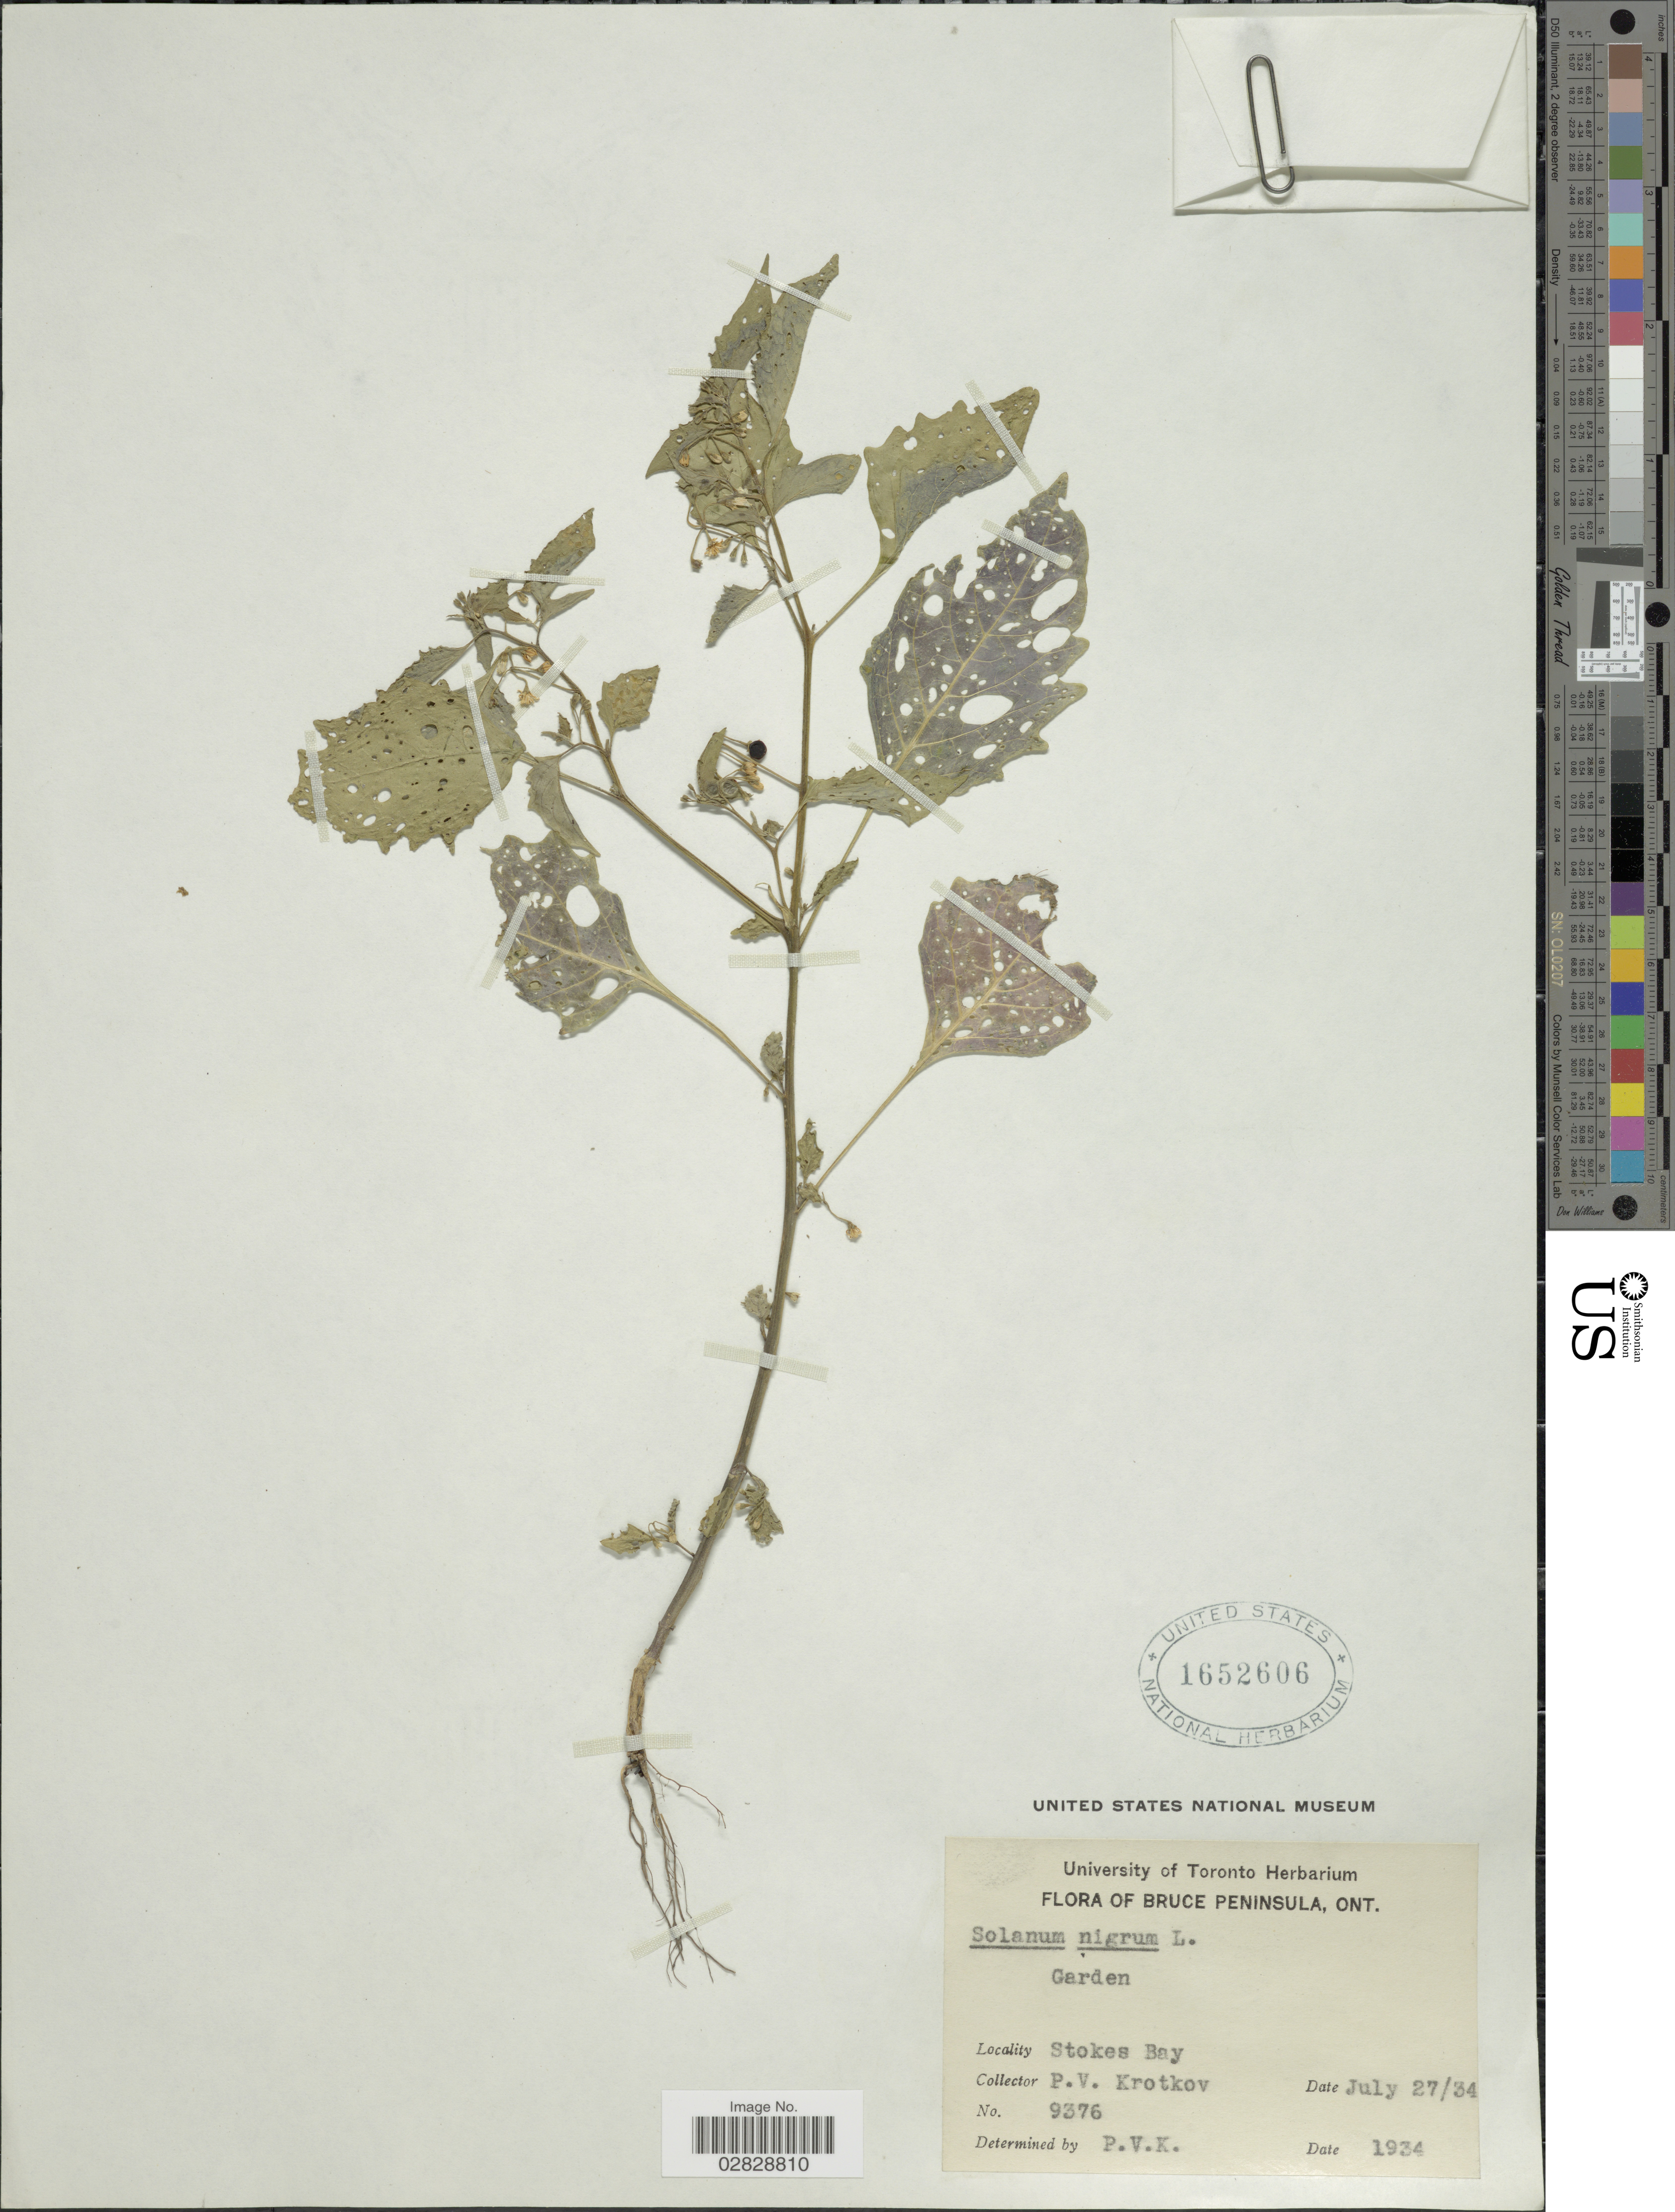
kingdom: Plantae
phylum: Tracheophyta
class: Magnoliopsida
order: Solanales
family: Solanaceae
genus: Solanum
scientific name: Solanum emulans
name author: Raf.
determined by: Knapp, S. D.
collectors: P. V. Krotkov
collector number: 9376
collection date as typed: Transcribed d/m/y: 27/7/34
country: Canada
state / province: Ontario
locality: Bruce Peninsula. Stokes Bay.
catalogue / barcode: US 1652606